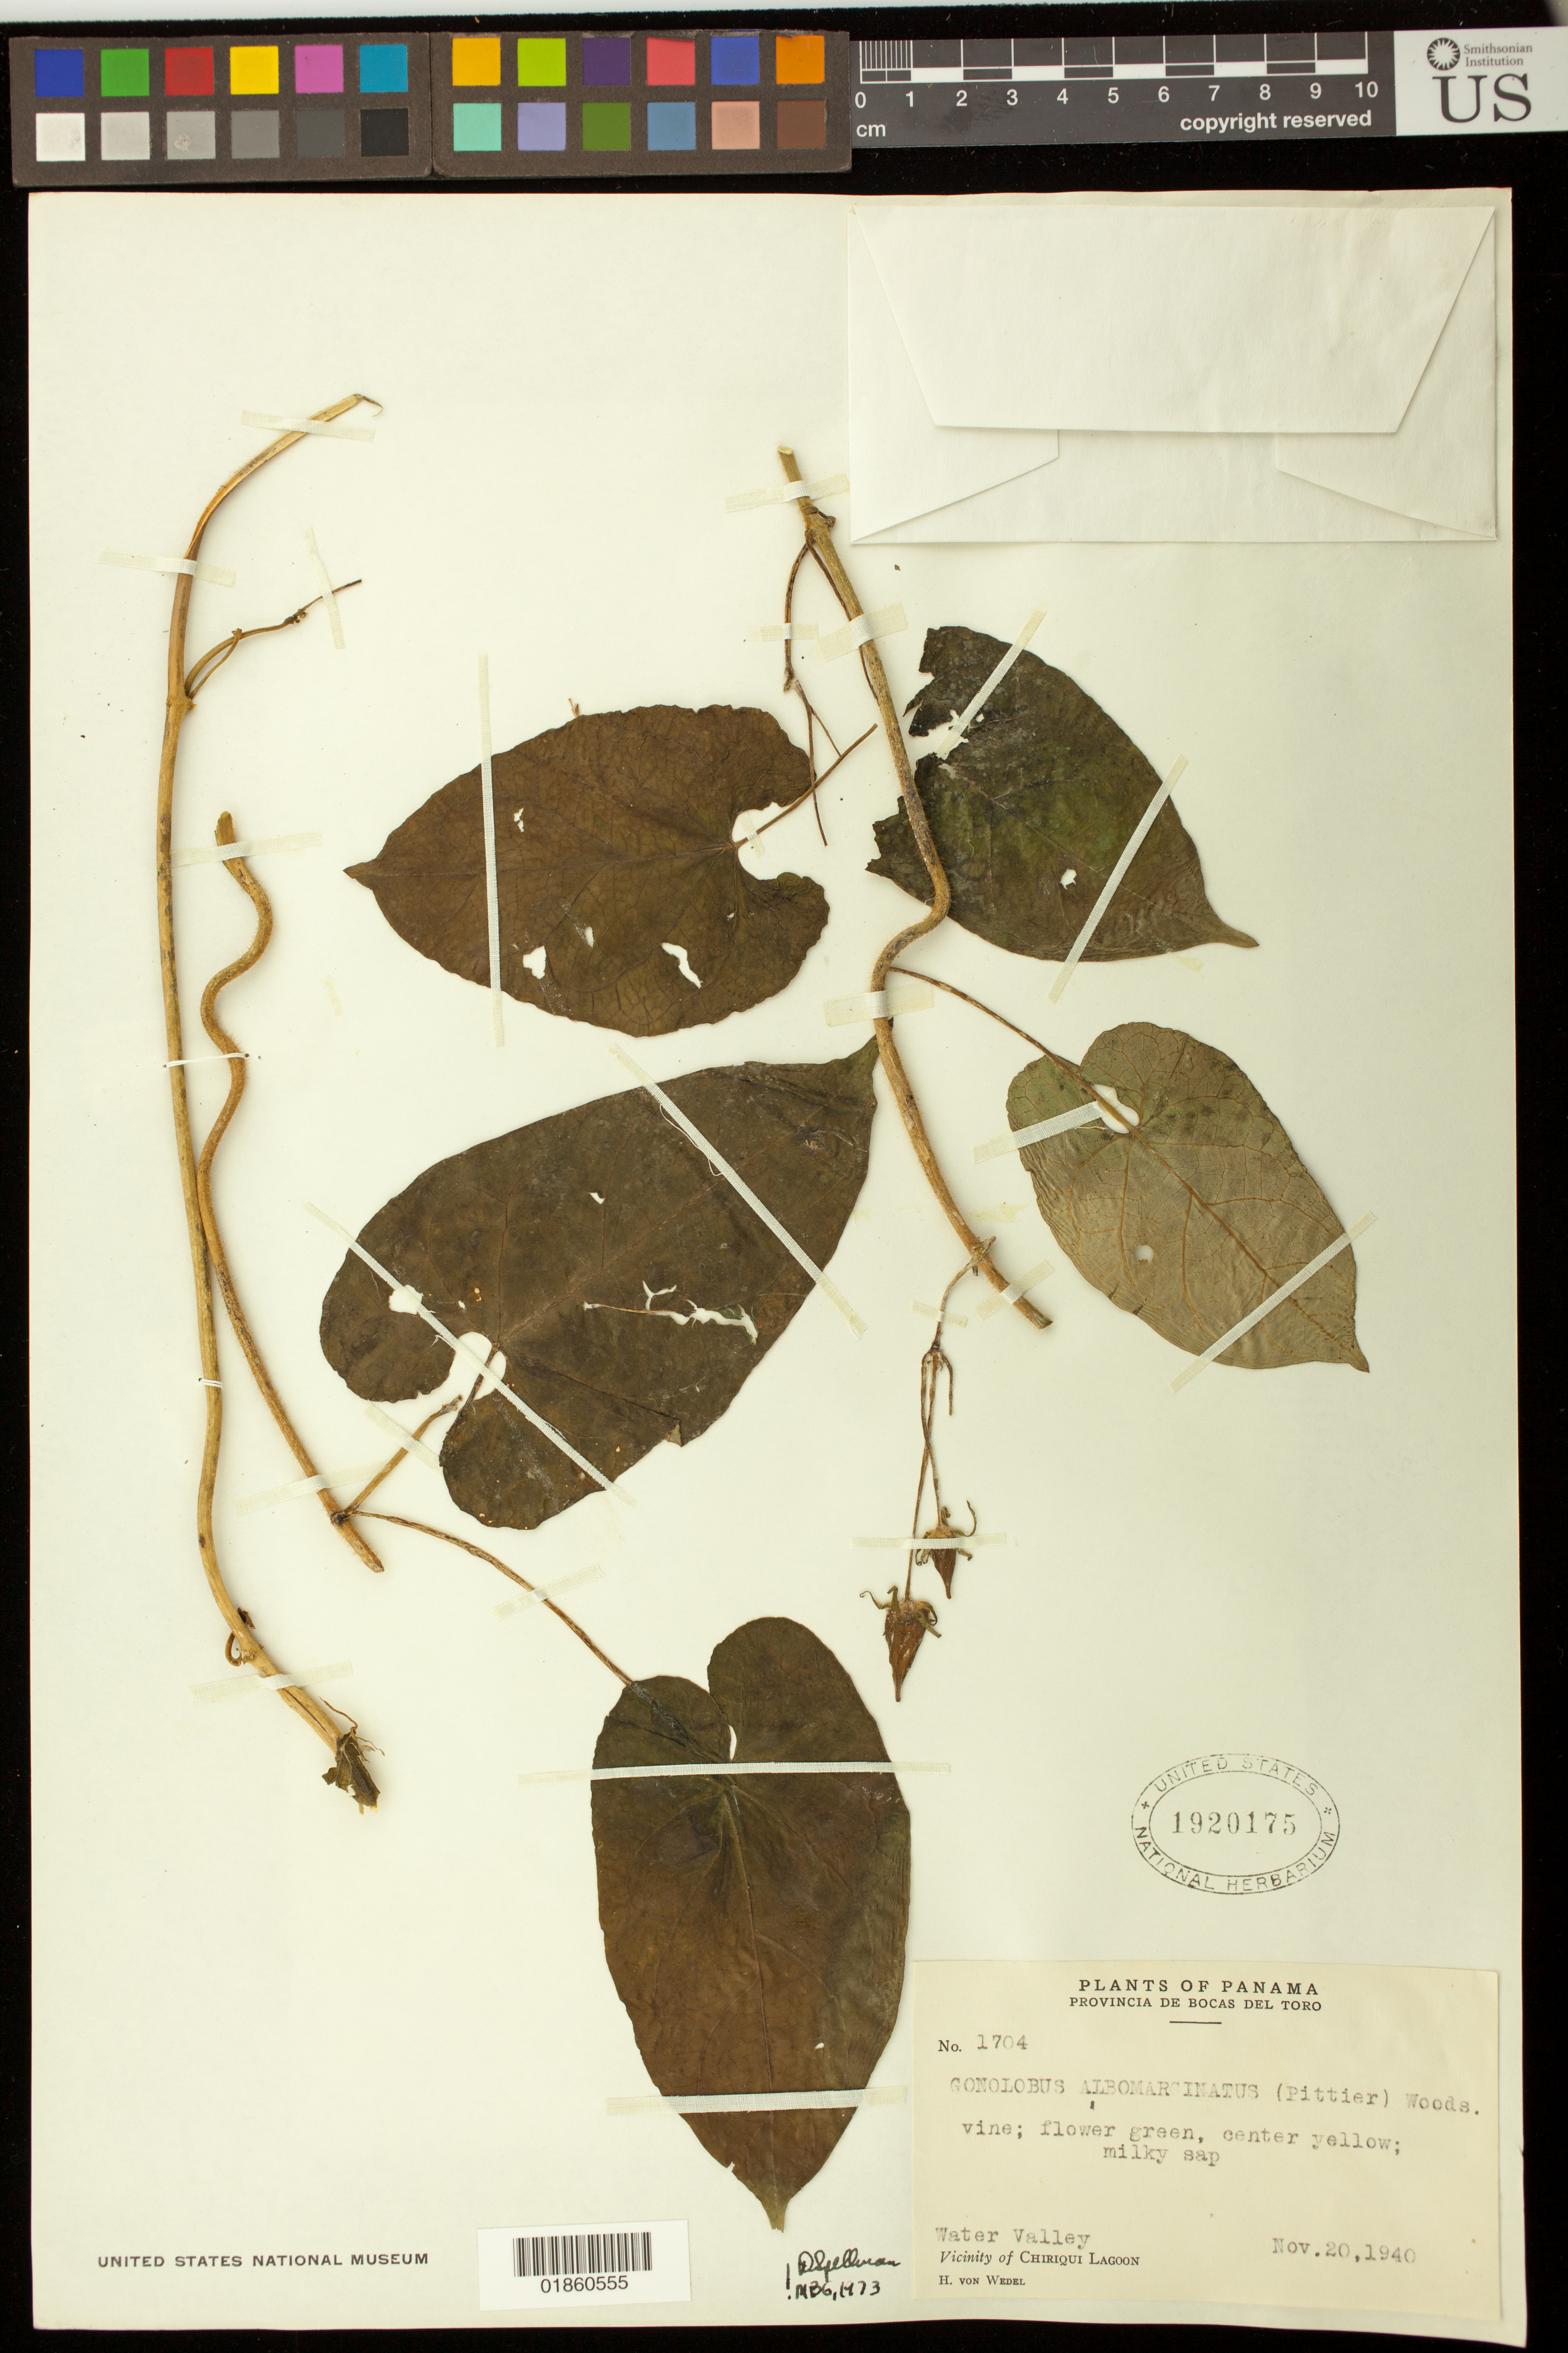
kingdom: Plantae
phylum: Tracheophyta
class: Magnoliopsida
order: Gentianales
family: Apocynaceae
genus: Gonolobus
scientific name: Gonolobus albomarginatus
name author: (Pittier) Woodson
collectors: H. von Wedel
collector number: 1704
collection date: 1940-11-20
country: Panama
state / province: Bocas del Toro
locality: Water Valley, Vicinity of Chiriquí Lagoon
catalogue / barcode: US 1920175